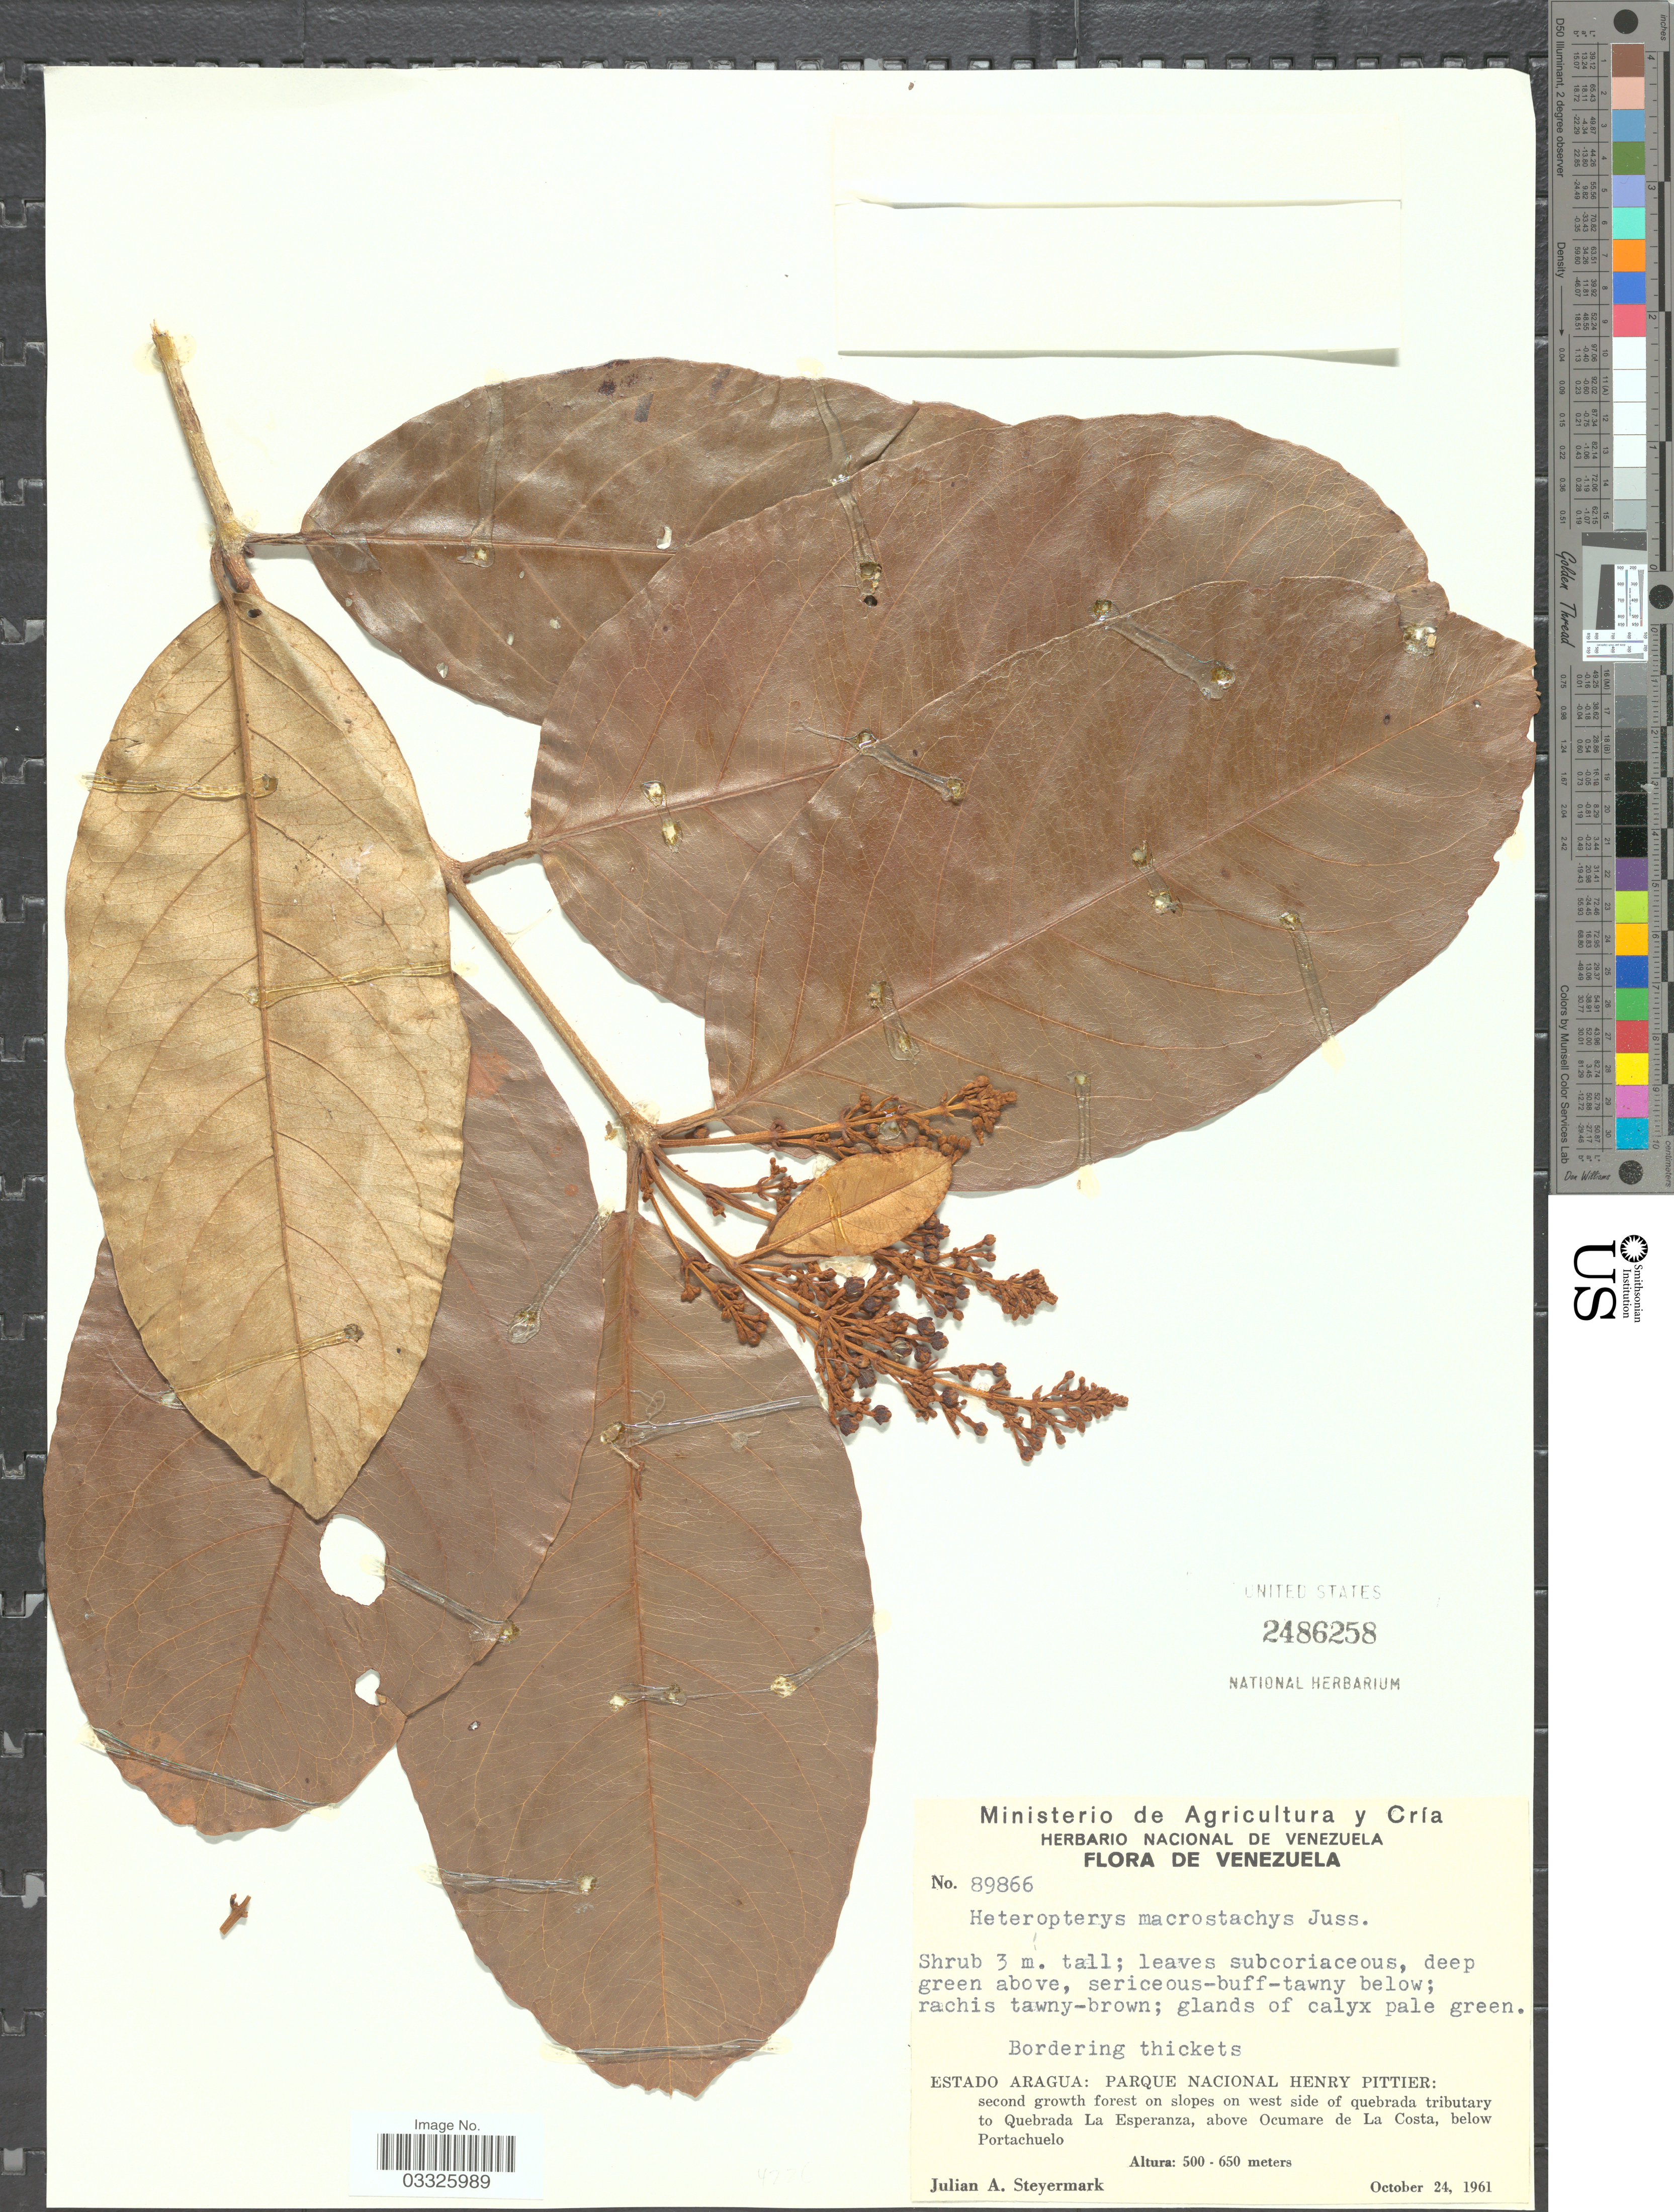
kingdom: Plantae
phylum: Tracheophyta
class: Magnoliopsida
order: Malpighiales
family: Malpighiaceae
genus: Heteropterys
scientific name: Heteropterys macrostachya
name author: A. Juss.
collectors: J. Steyermark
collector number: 89866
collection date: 1961-10-24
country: Venezuela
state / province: Aragua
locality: Parque Nacional Henry Pittier: on slopes on west side of quebrada tributary to Quebrada La Esperanza, above Ocumare de La Costa, below Portachuelo.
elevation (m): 500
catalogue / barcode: US 2486258